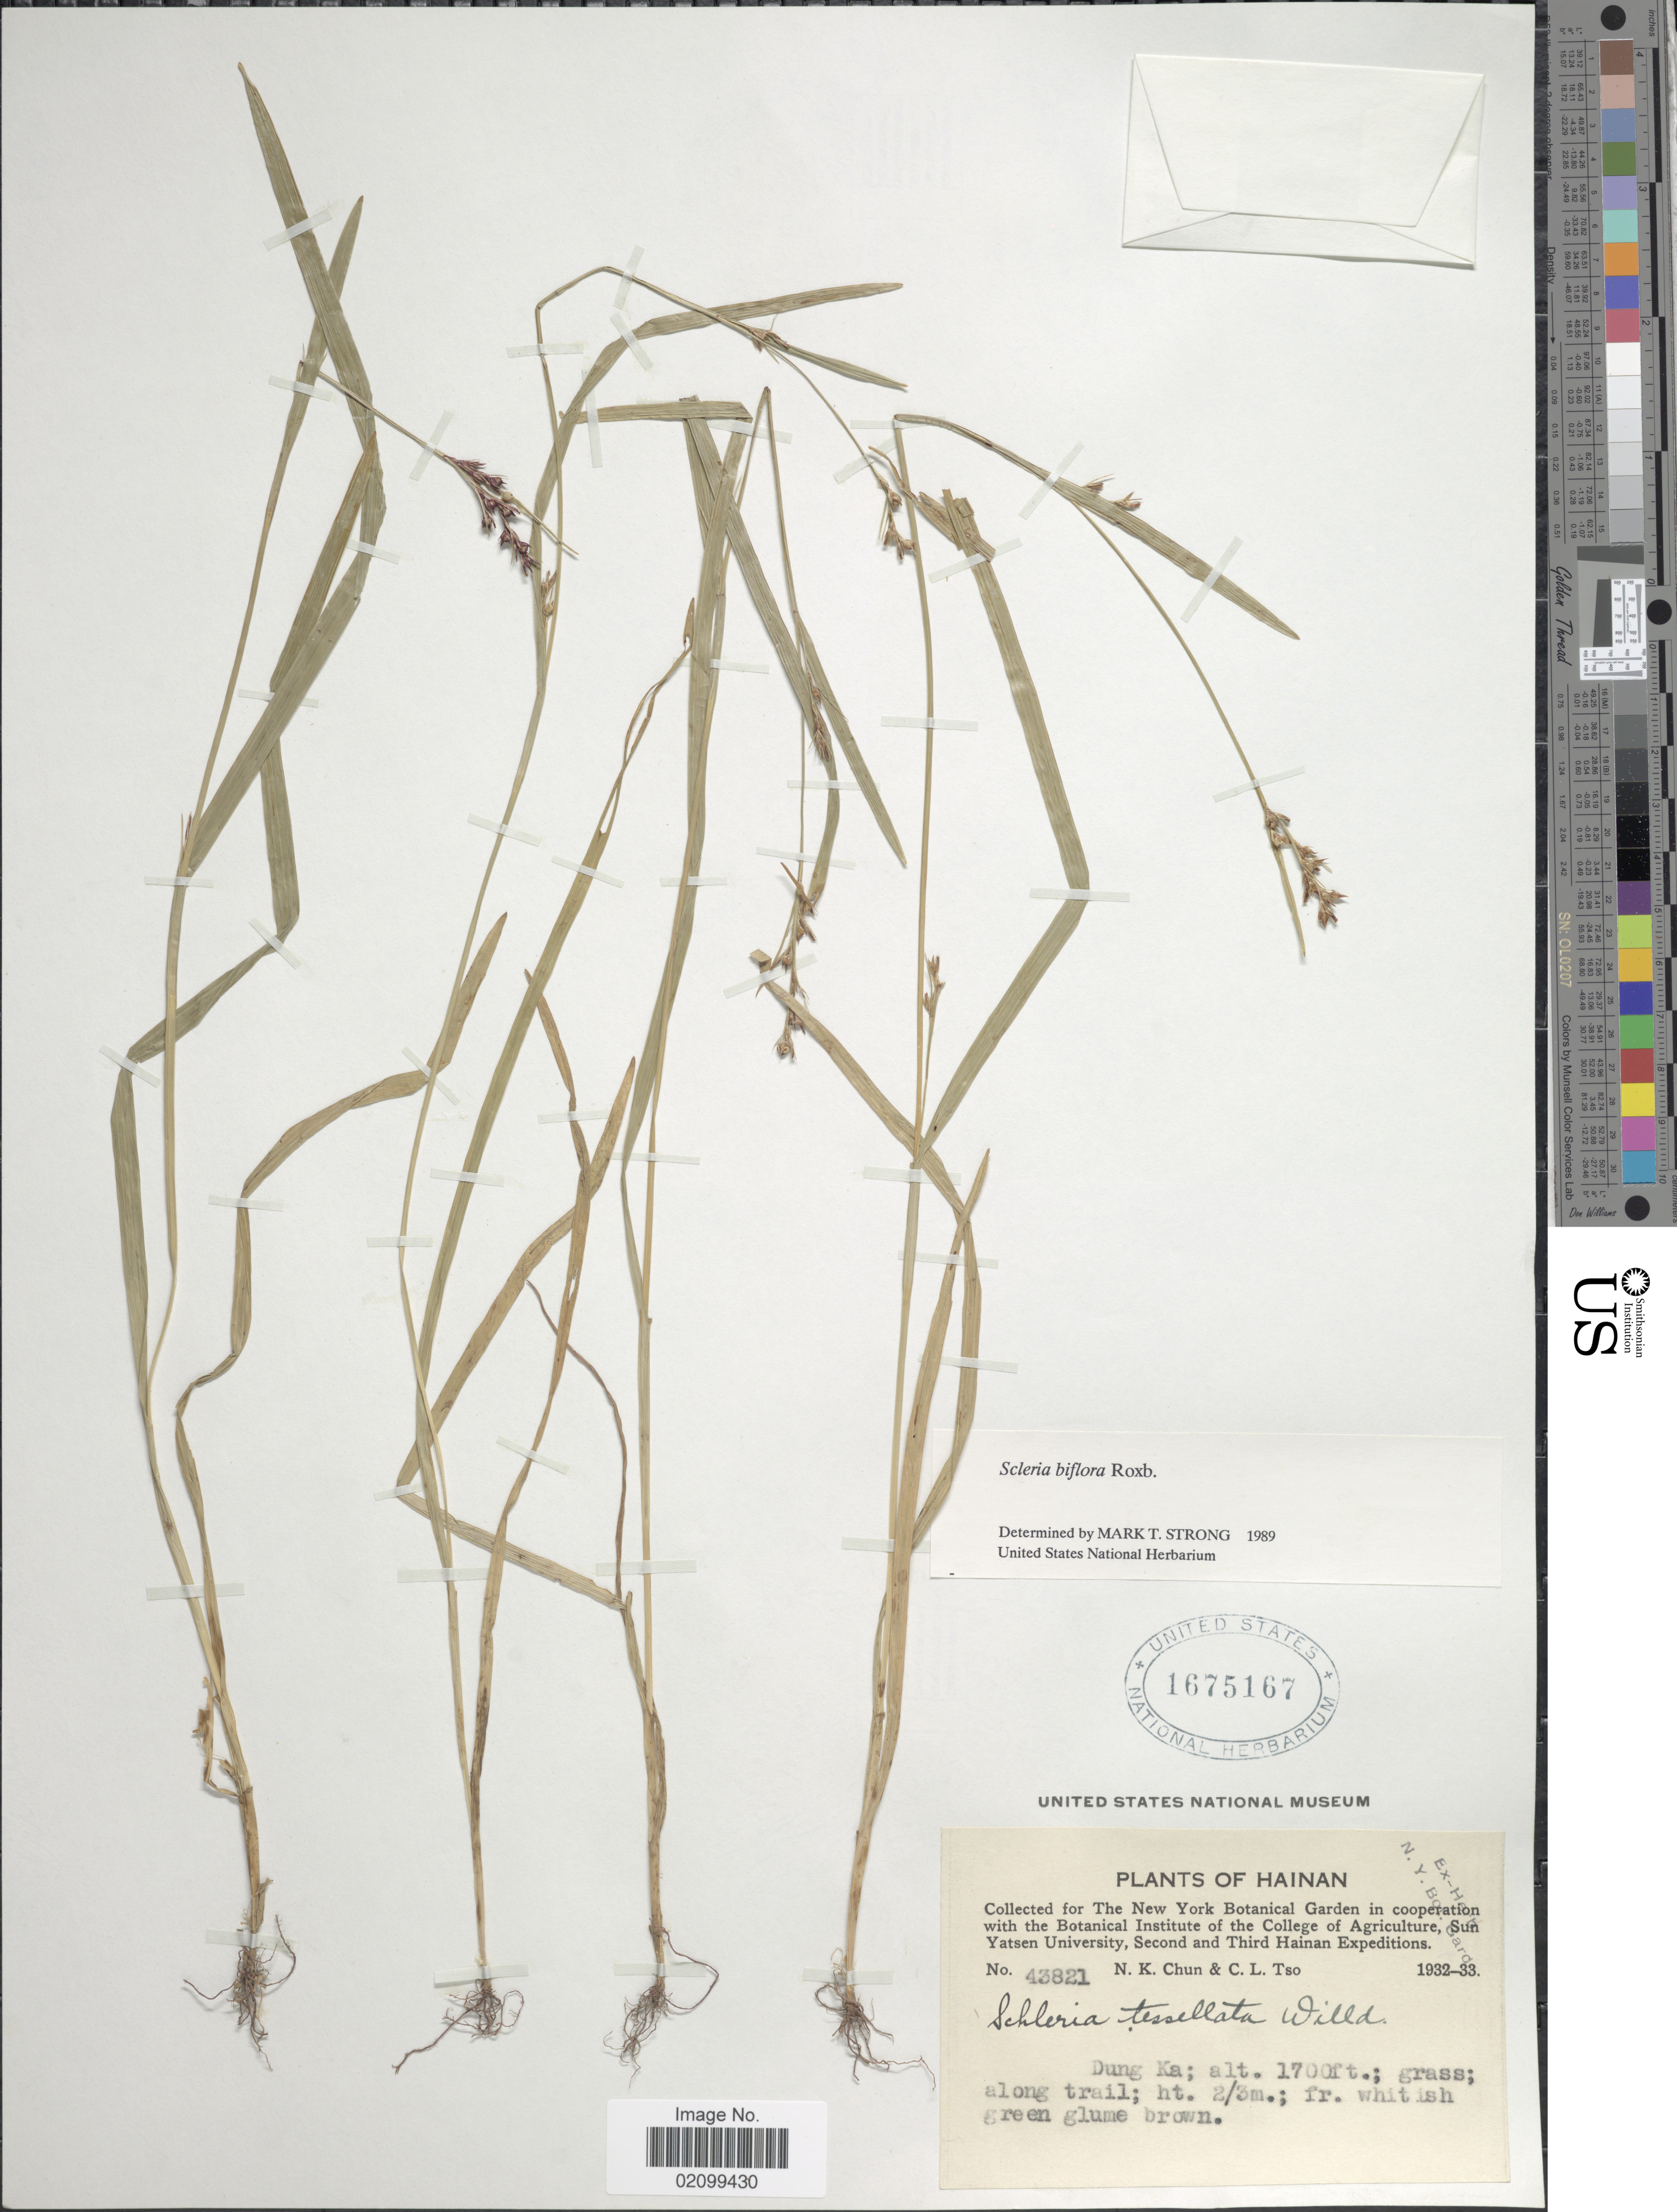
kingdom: Plantae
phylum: Tracheophyta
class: Liliopsida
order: Poales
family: Cyperaceae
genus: Scleria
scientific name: Scleria biflora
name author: Roxb.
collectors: N. K. Chun & C. Tso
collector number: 43821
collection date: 1932/1933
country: China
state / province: Hainan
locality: Dung Ka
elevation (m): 518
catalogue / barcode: US 1675167